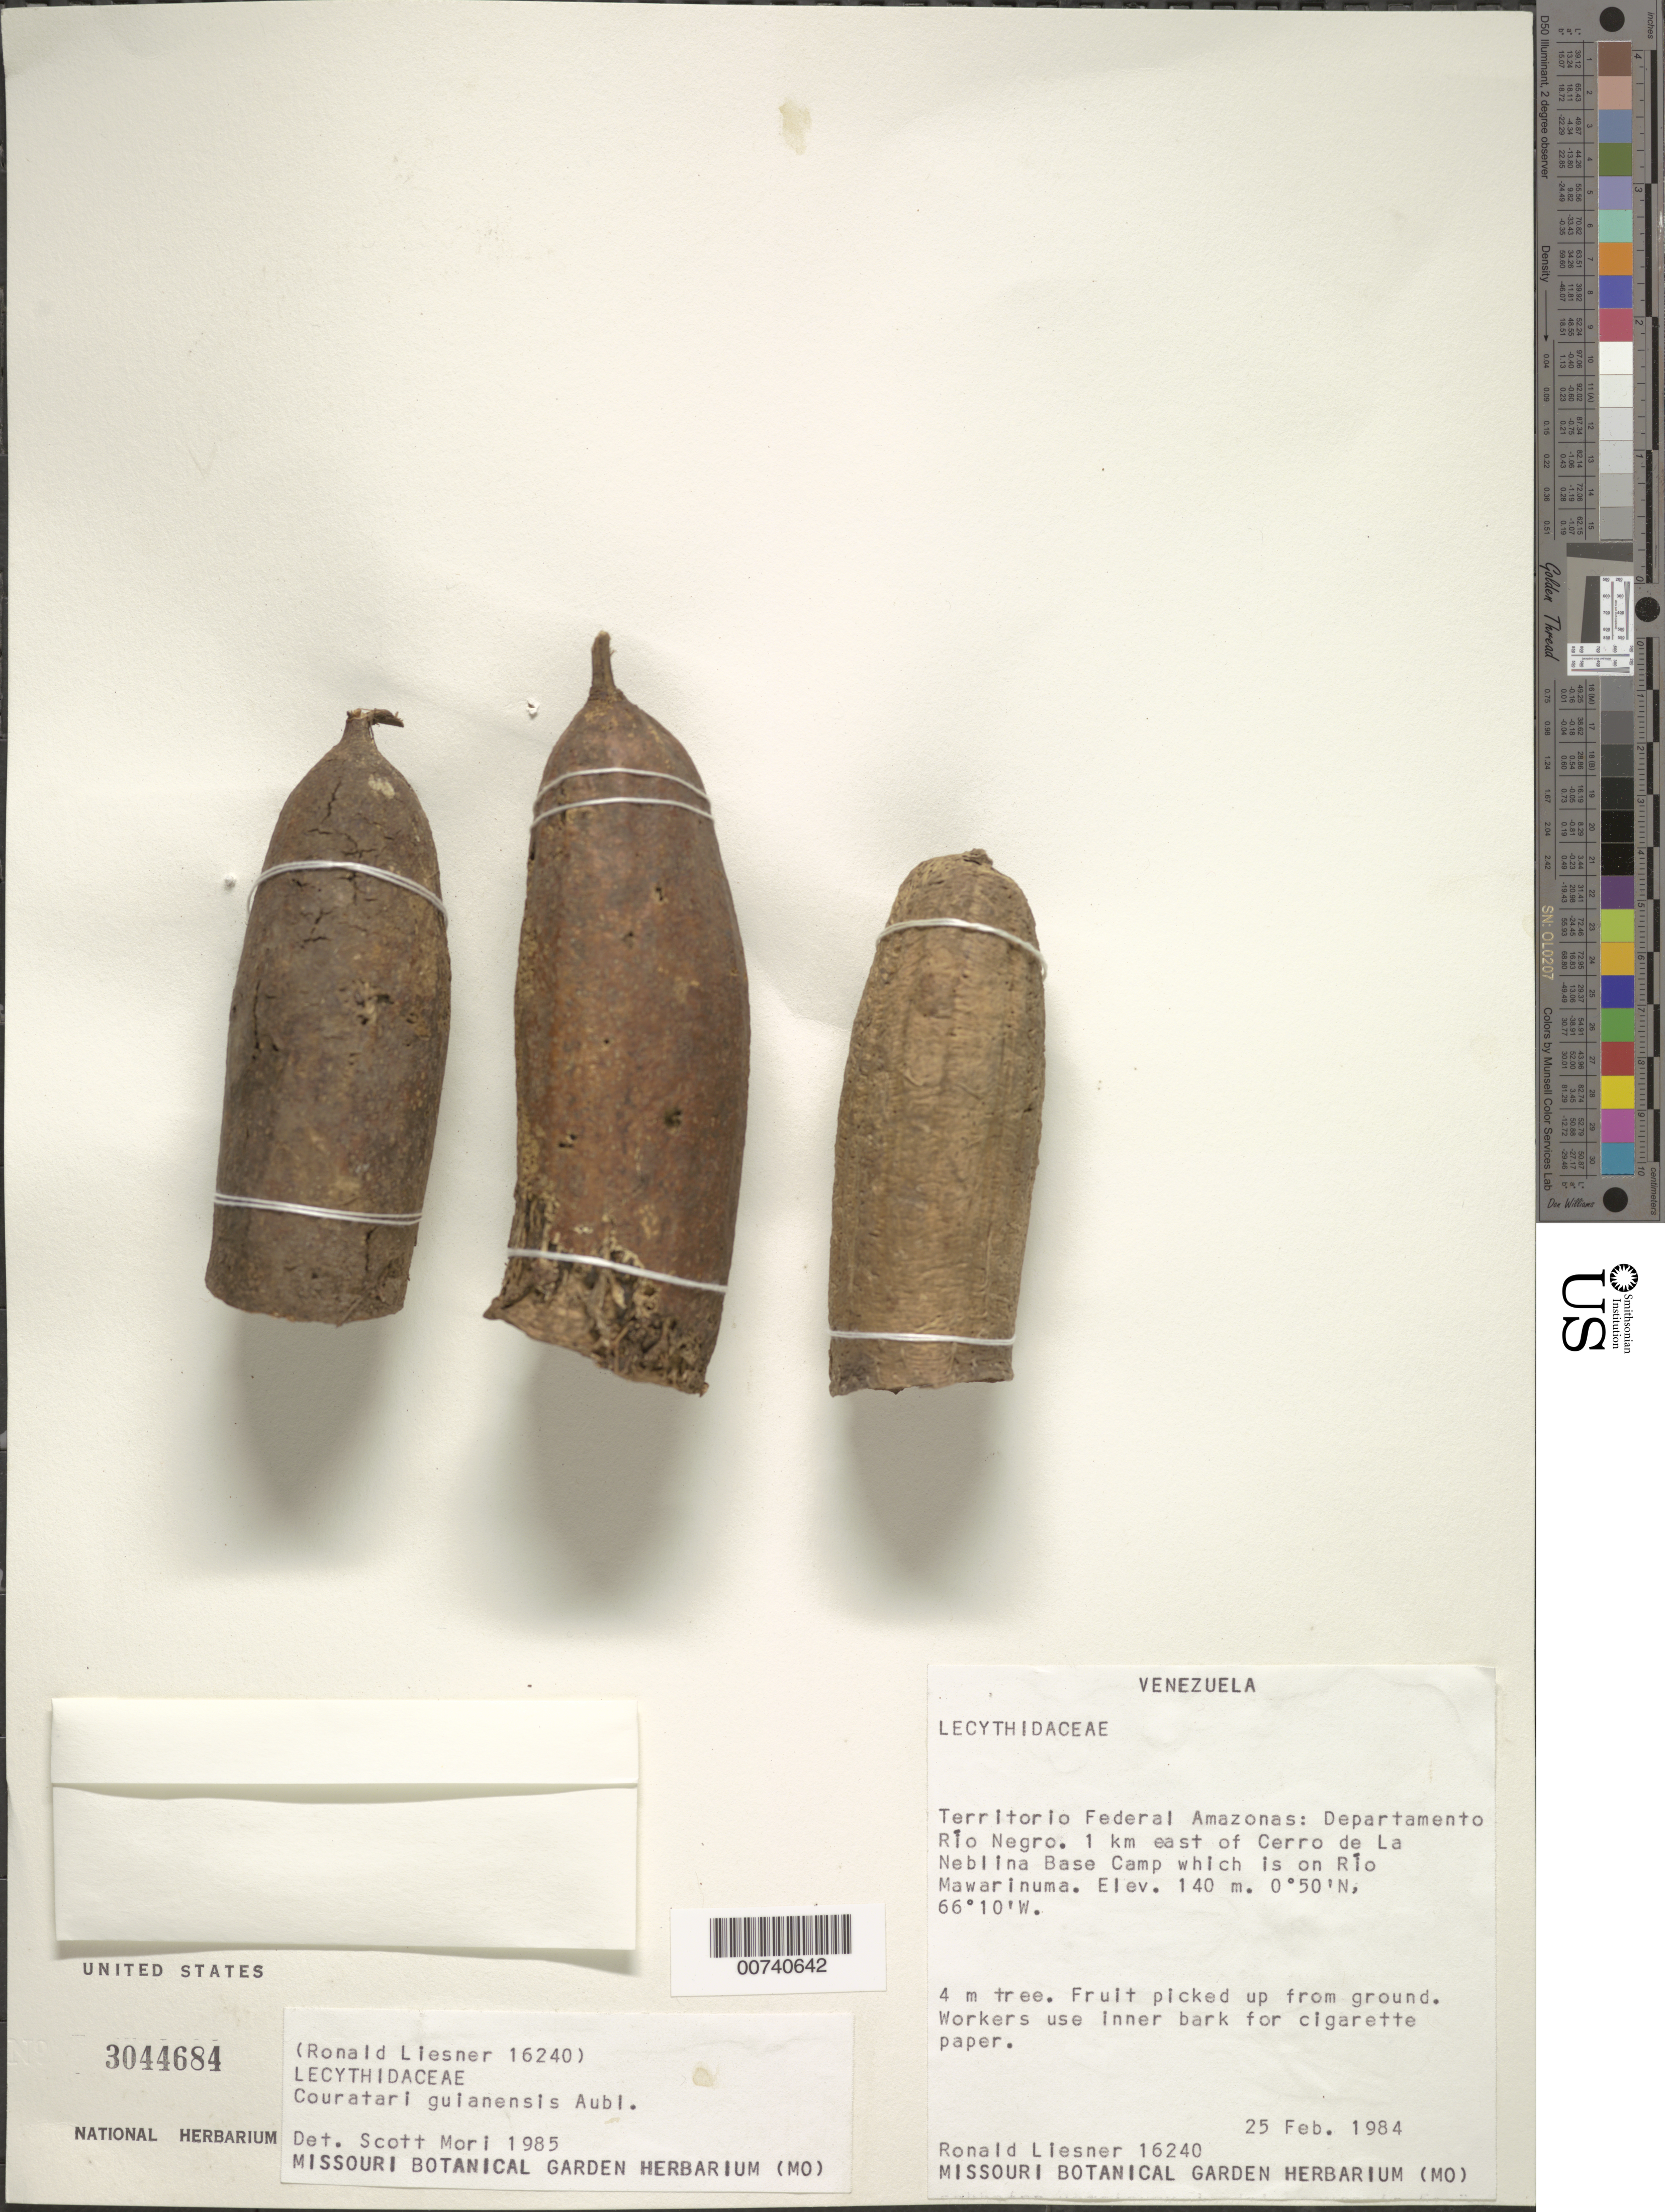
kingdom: Plantae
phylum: Tracheophyta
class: Magnoliopsida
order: Ericales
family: Lecythidaceae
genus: Couratari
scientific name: Couratari guianensis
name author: Aubl.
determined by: Mori, Scott A.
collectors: R. L. Liesner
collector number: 16240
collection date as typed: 25-Feb-84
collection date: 1984-02-25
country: Venezuela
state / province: Amazonas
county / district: Río Negro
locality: Río Mawarinuma, 1 km E of Cerro de La Neblina Base Camp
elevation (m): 140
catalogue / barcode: US 3044684